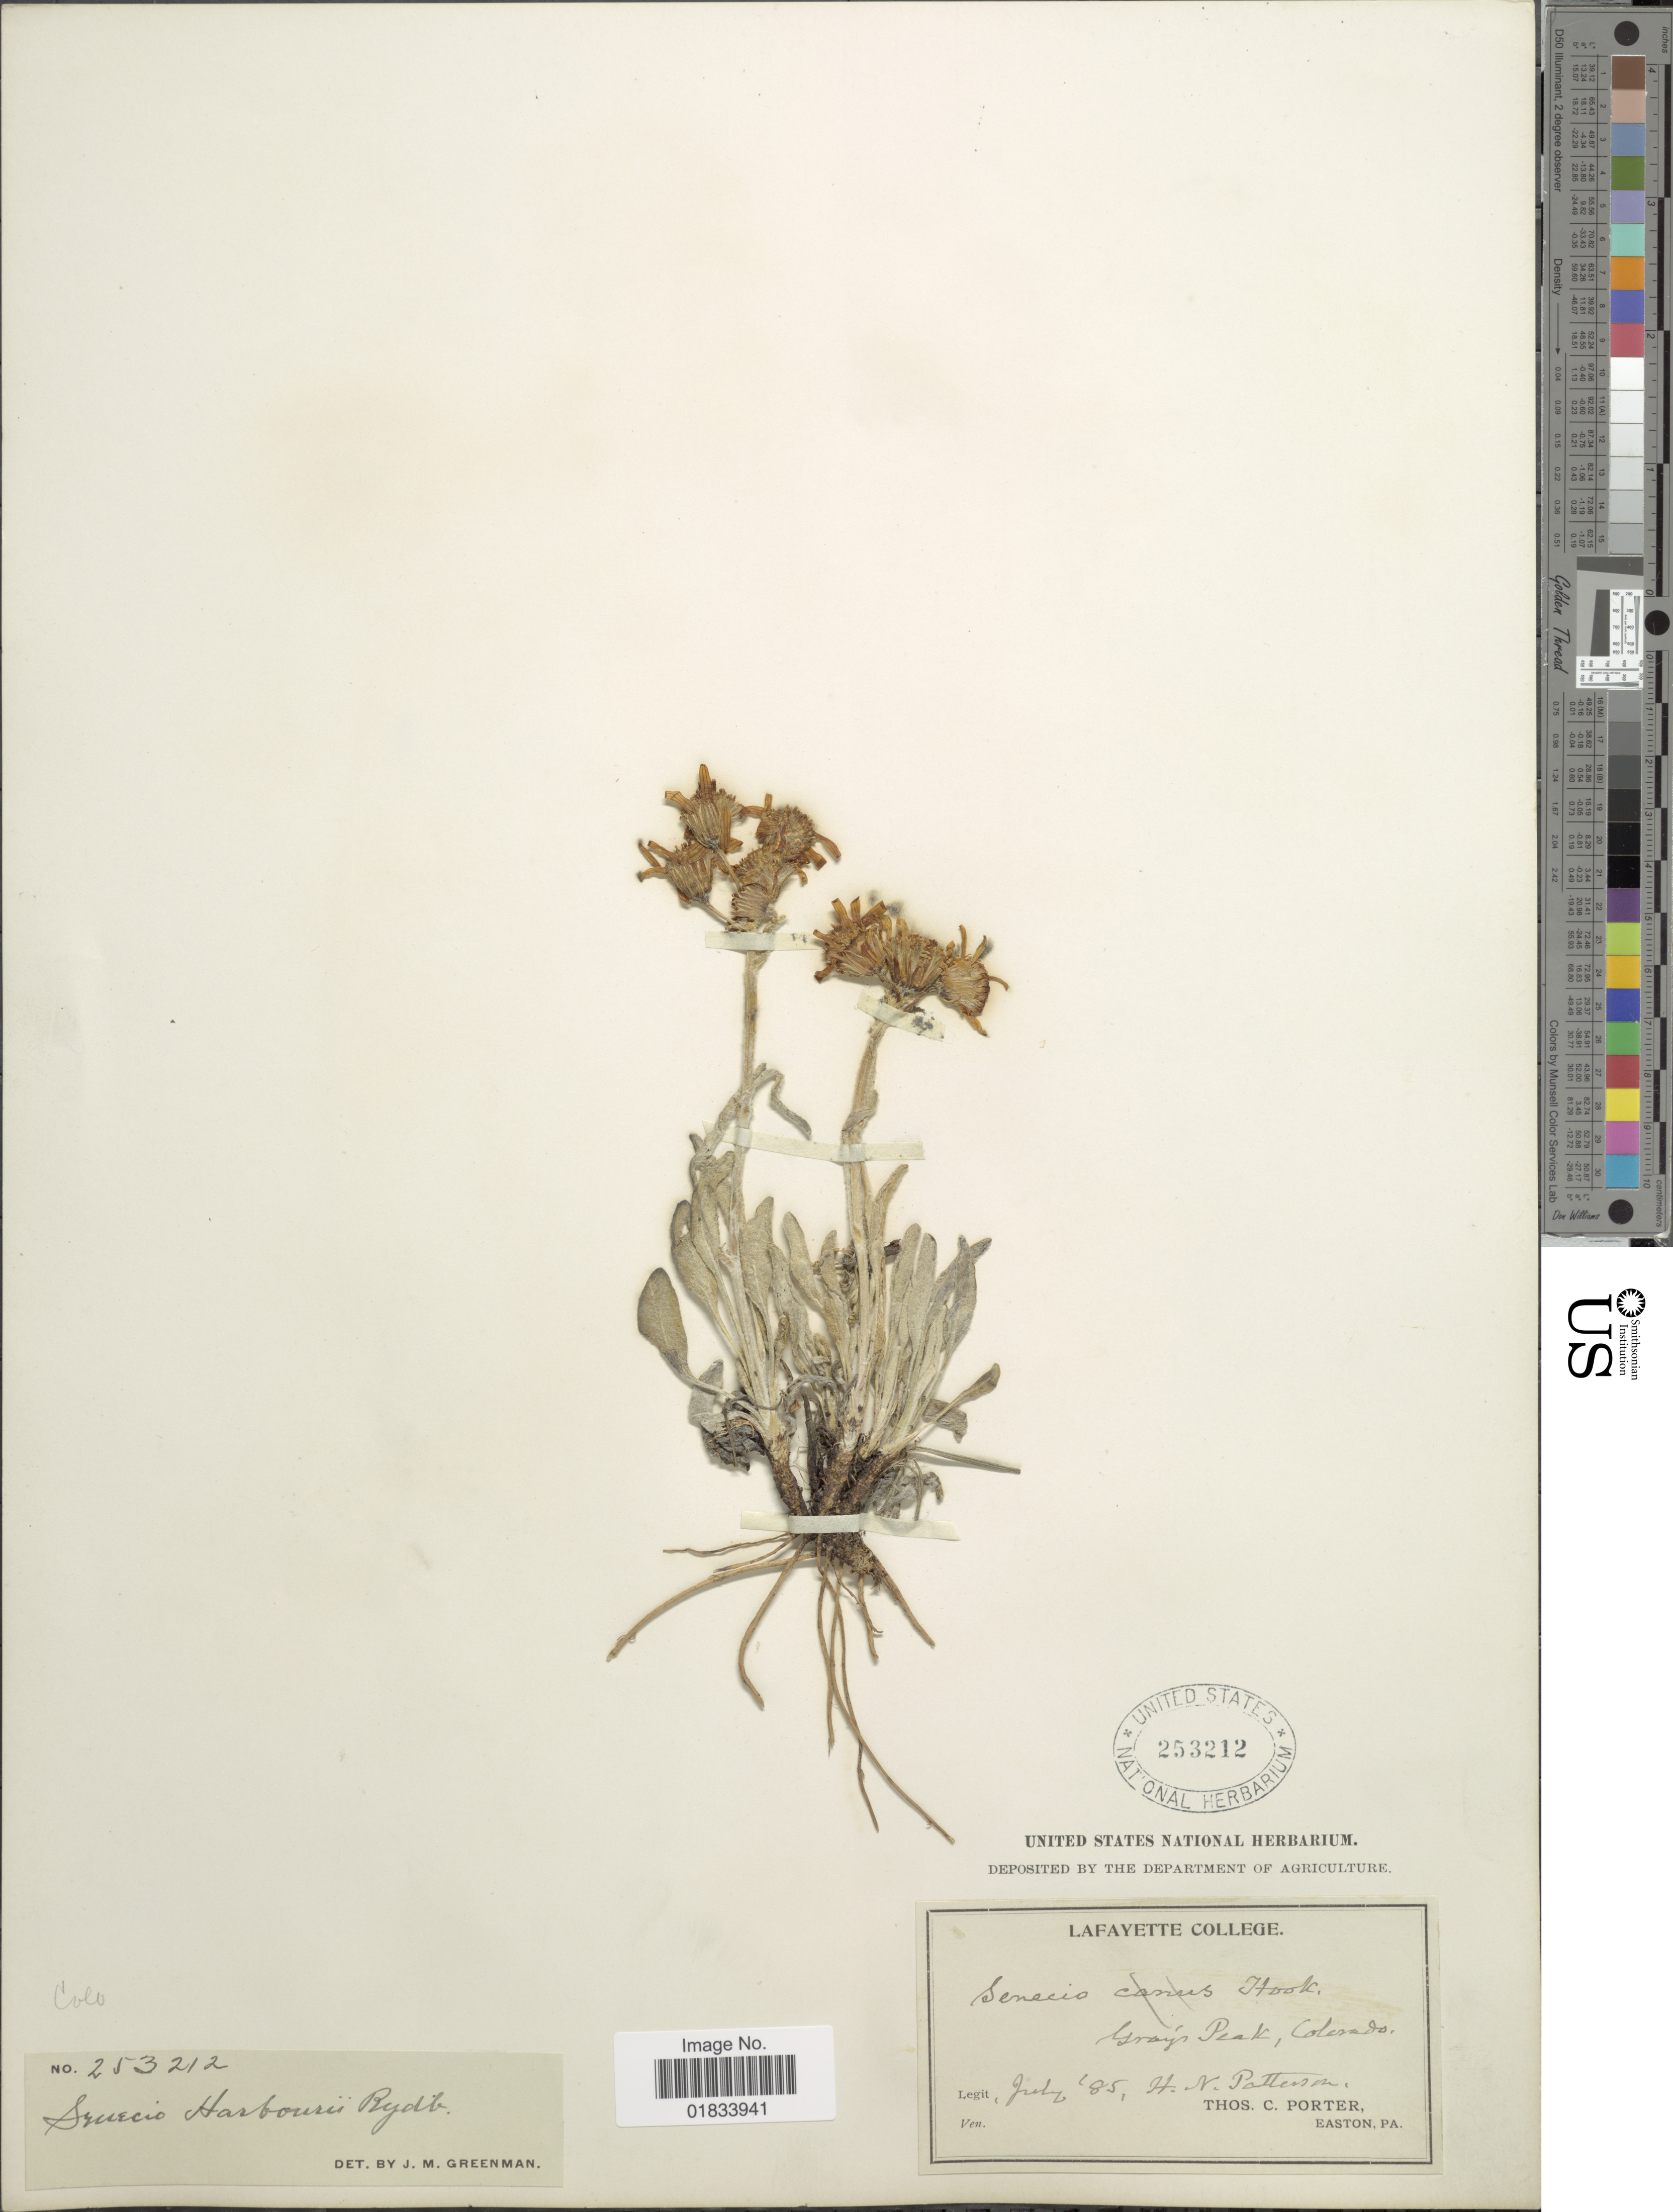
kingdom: Plantae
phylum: Tracheophyta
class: Magnoliopsida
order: Asterales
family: Asteraceae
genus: Packera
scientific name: Packera cana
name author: (Hook.) W.A. Weber & Á. Löve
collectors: H. N. Patterson & T. C. Porter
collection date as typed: Transcribed d/m/y: /7/85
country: United States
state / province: Colorado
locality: Gray's Peak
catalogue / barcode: US 253212